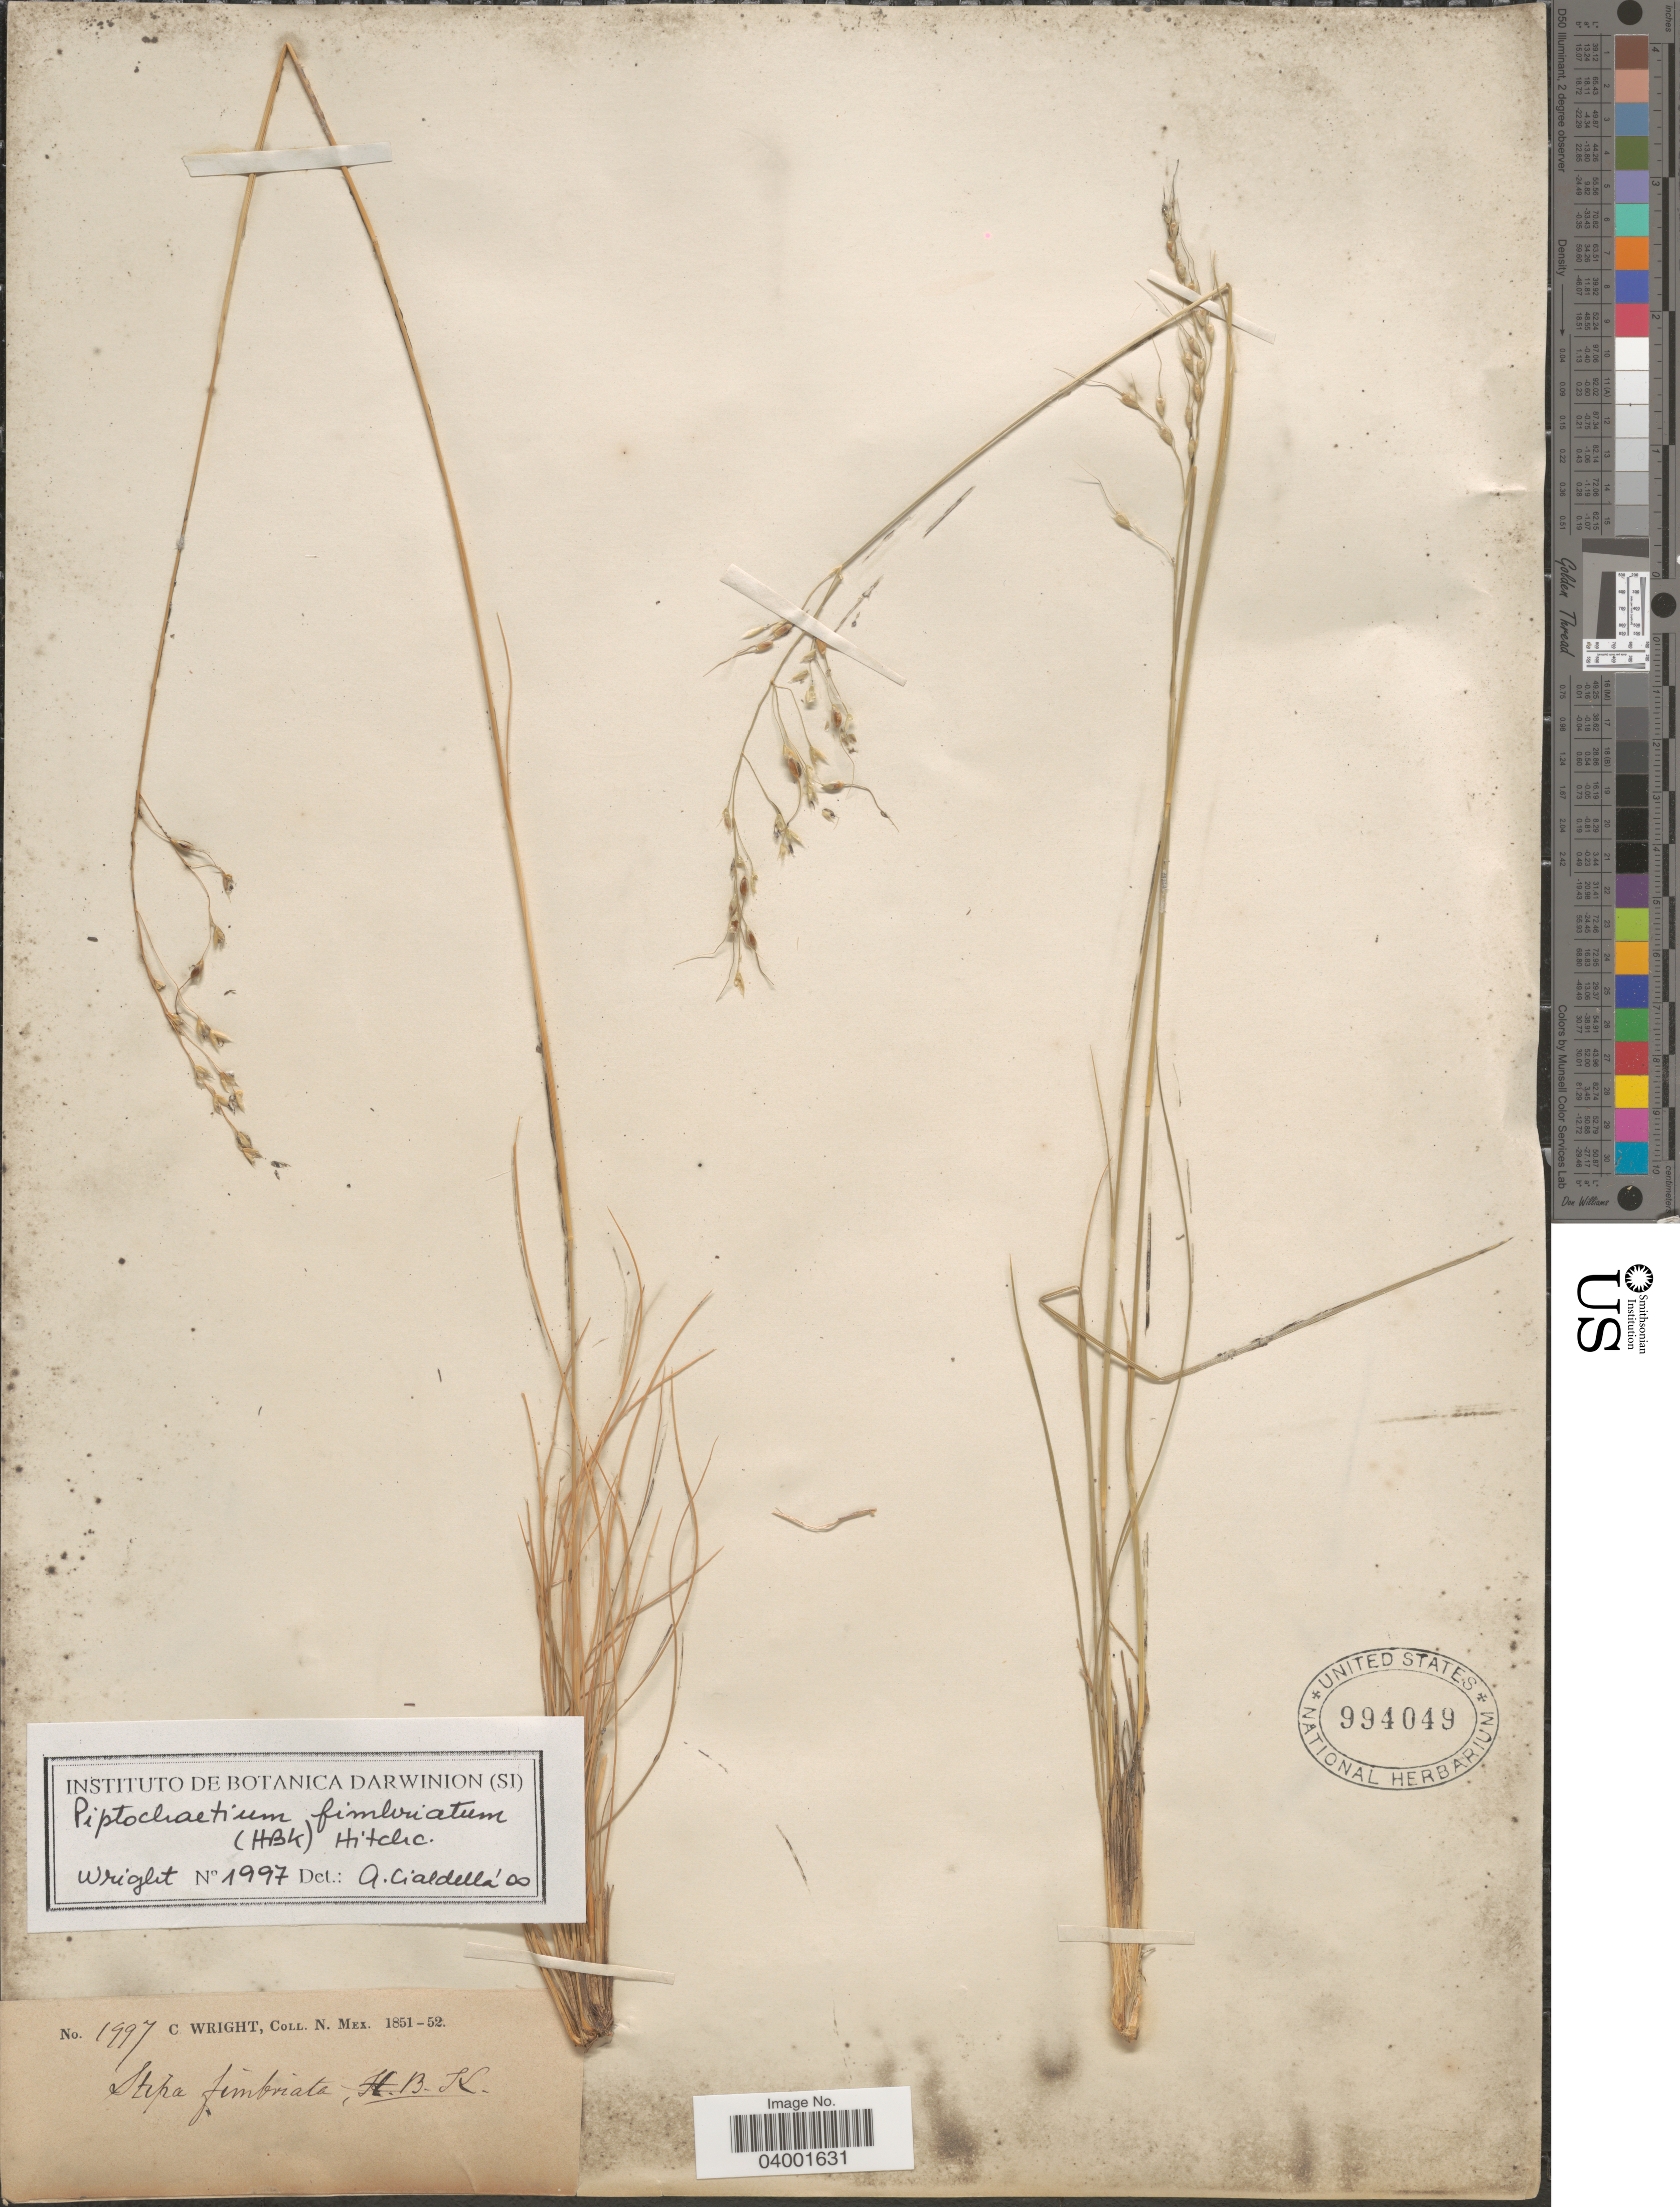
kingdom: Plantae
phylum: Tracheophyta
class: Liliopsida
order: Poales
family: Poaceae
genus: Piptochaetium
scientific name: Piptochaetium fimbriatum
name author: (Kunth) Hitchc.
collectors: C. Wright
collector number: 1997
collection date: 1851/1852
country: United States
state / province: New Mexico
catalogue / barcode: US 994049